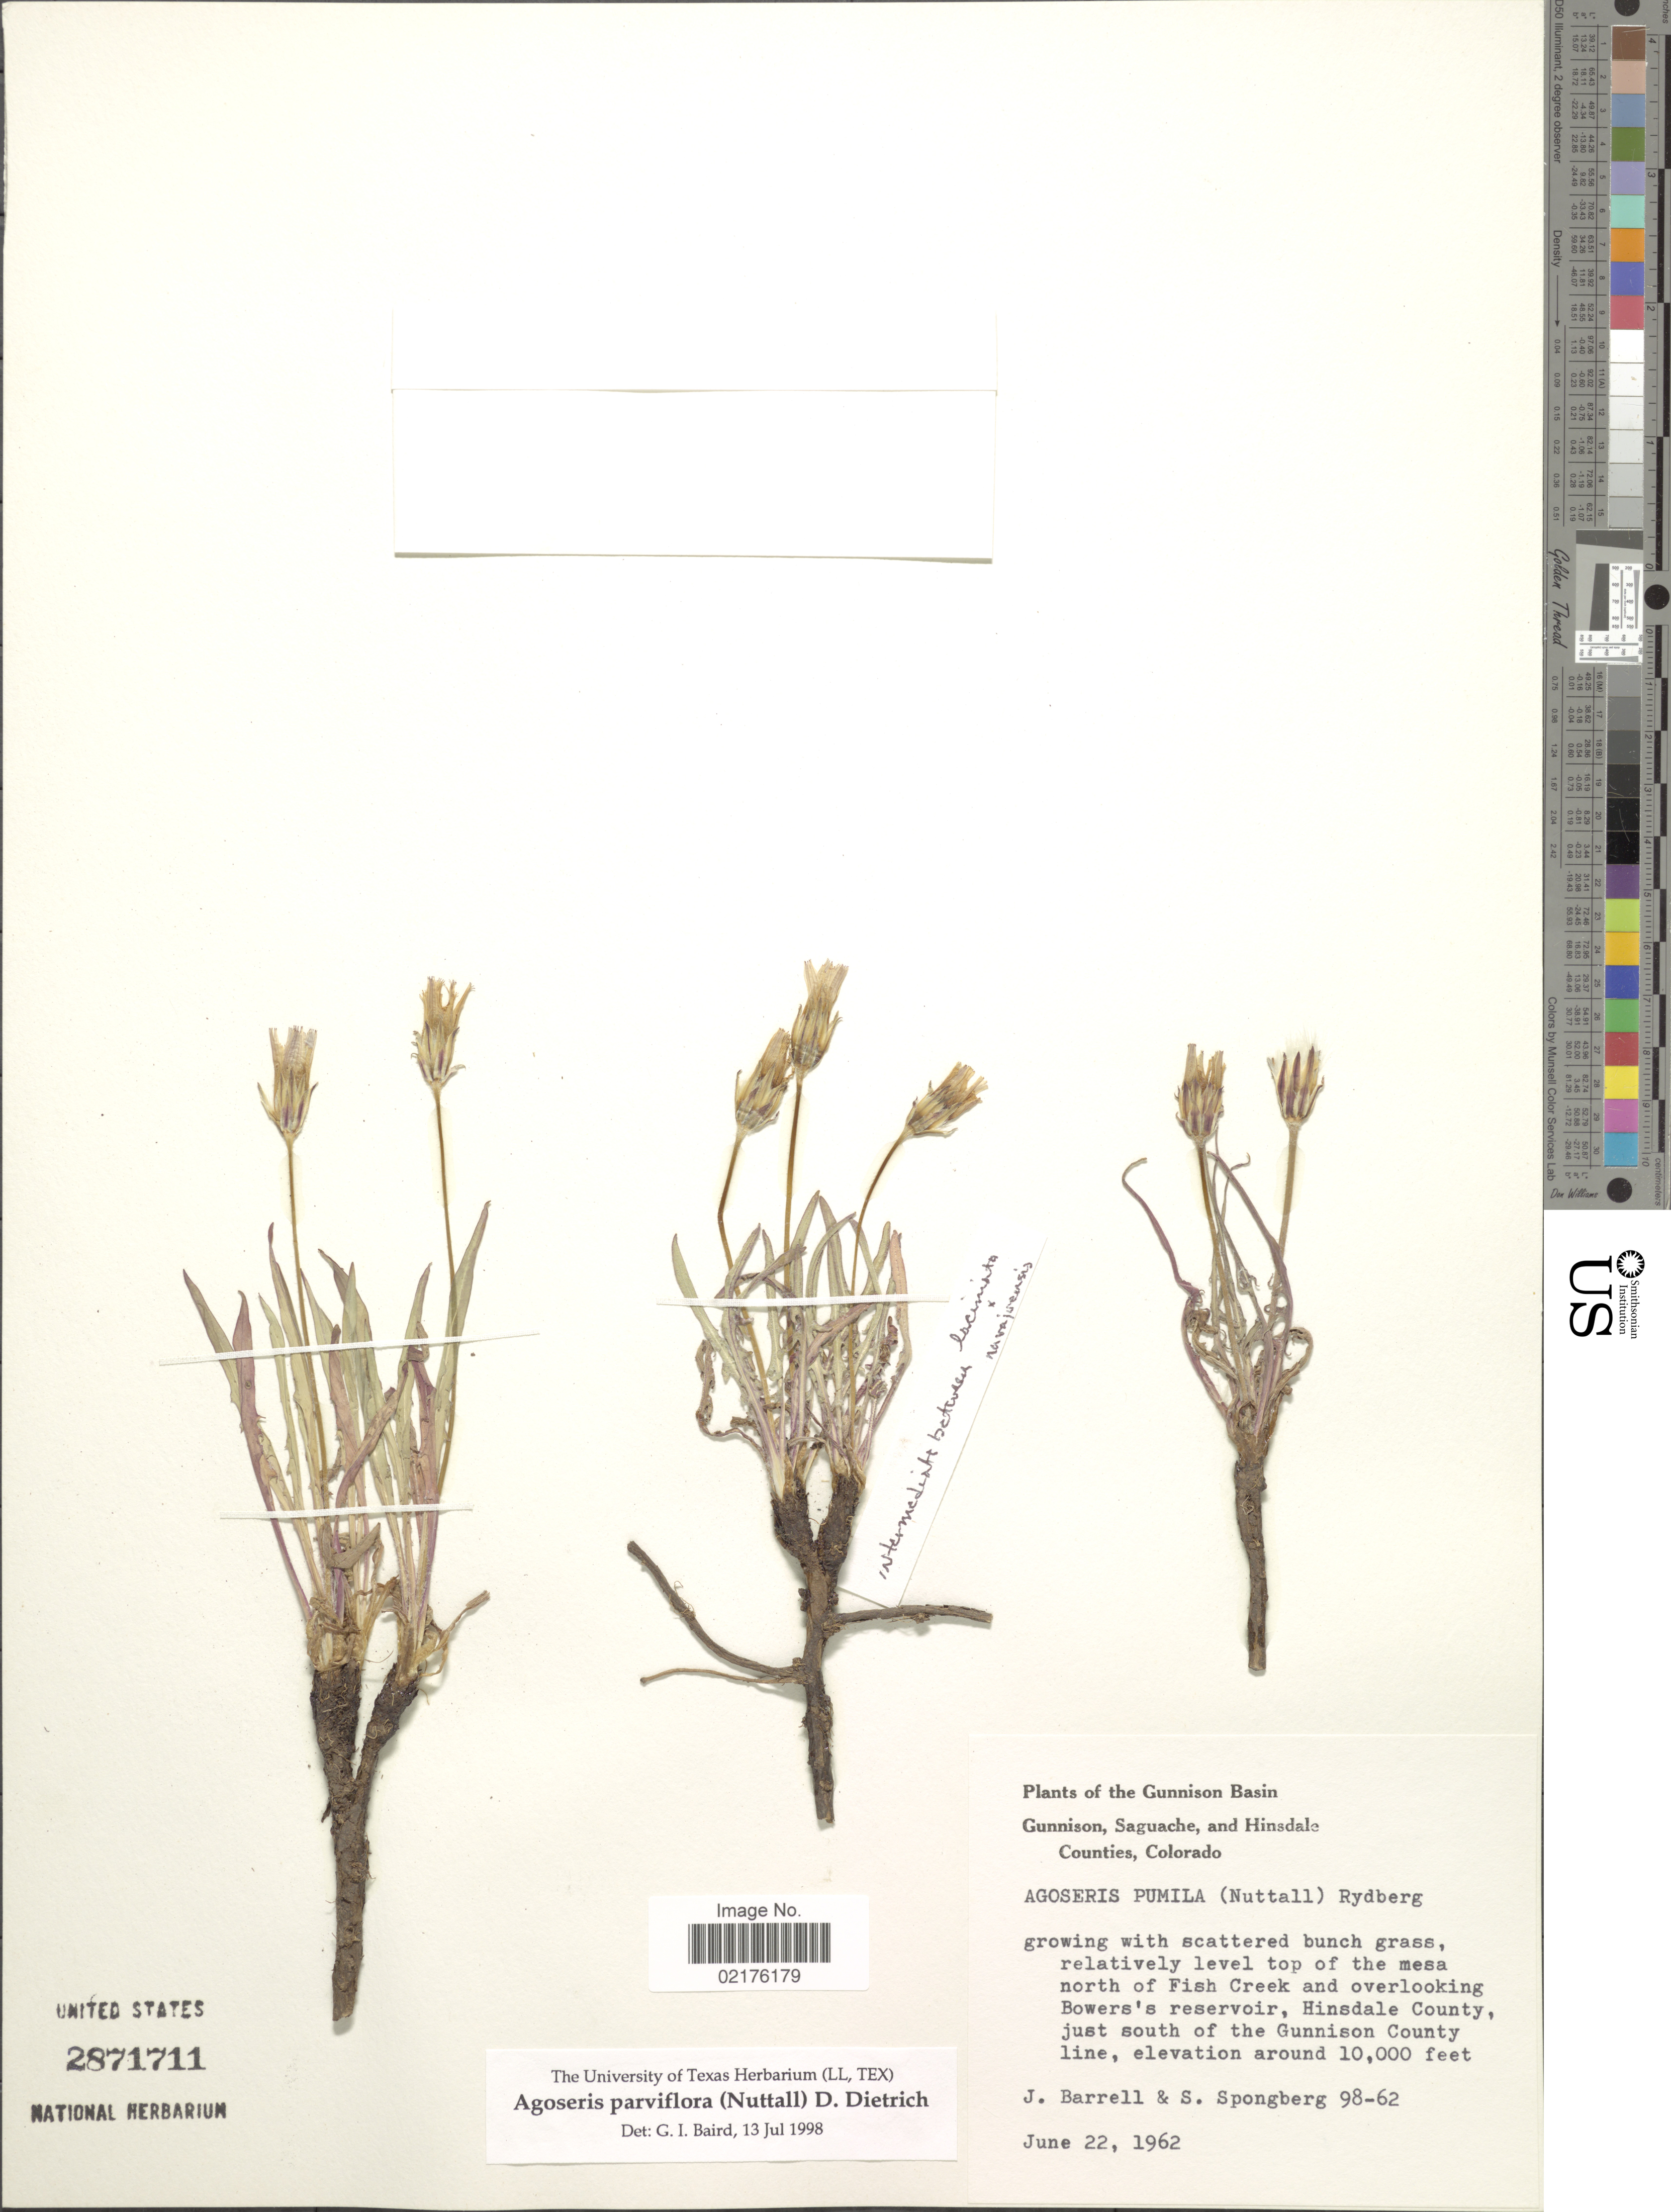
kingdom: Plantae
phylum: Tracheophyta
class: Magnoliopsida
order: Asterales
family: Asteraceae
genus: Agoseris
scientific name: Agoseris parviflora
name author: (Nutt.) D. Dietr.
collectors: J. Barrell & S. A.Spongberg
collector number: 98-62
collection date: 1962-06-22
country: United States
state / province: Colorado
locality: The Gunnison Basin, Gunnison, Saguache, and Hinsdale Counties, Colorado, Relatively level top of the mesa north of Fish Creek and overlooking, Bower's reservoir, Hinsdale County, just south of the Gunnison County line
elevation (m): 3048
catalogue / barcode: US 2871711